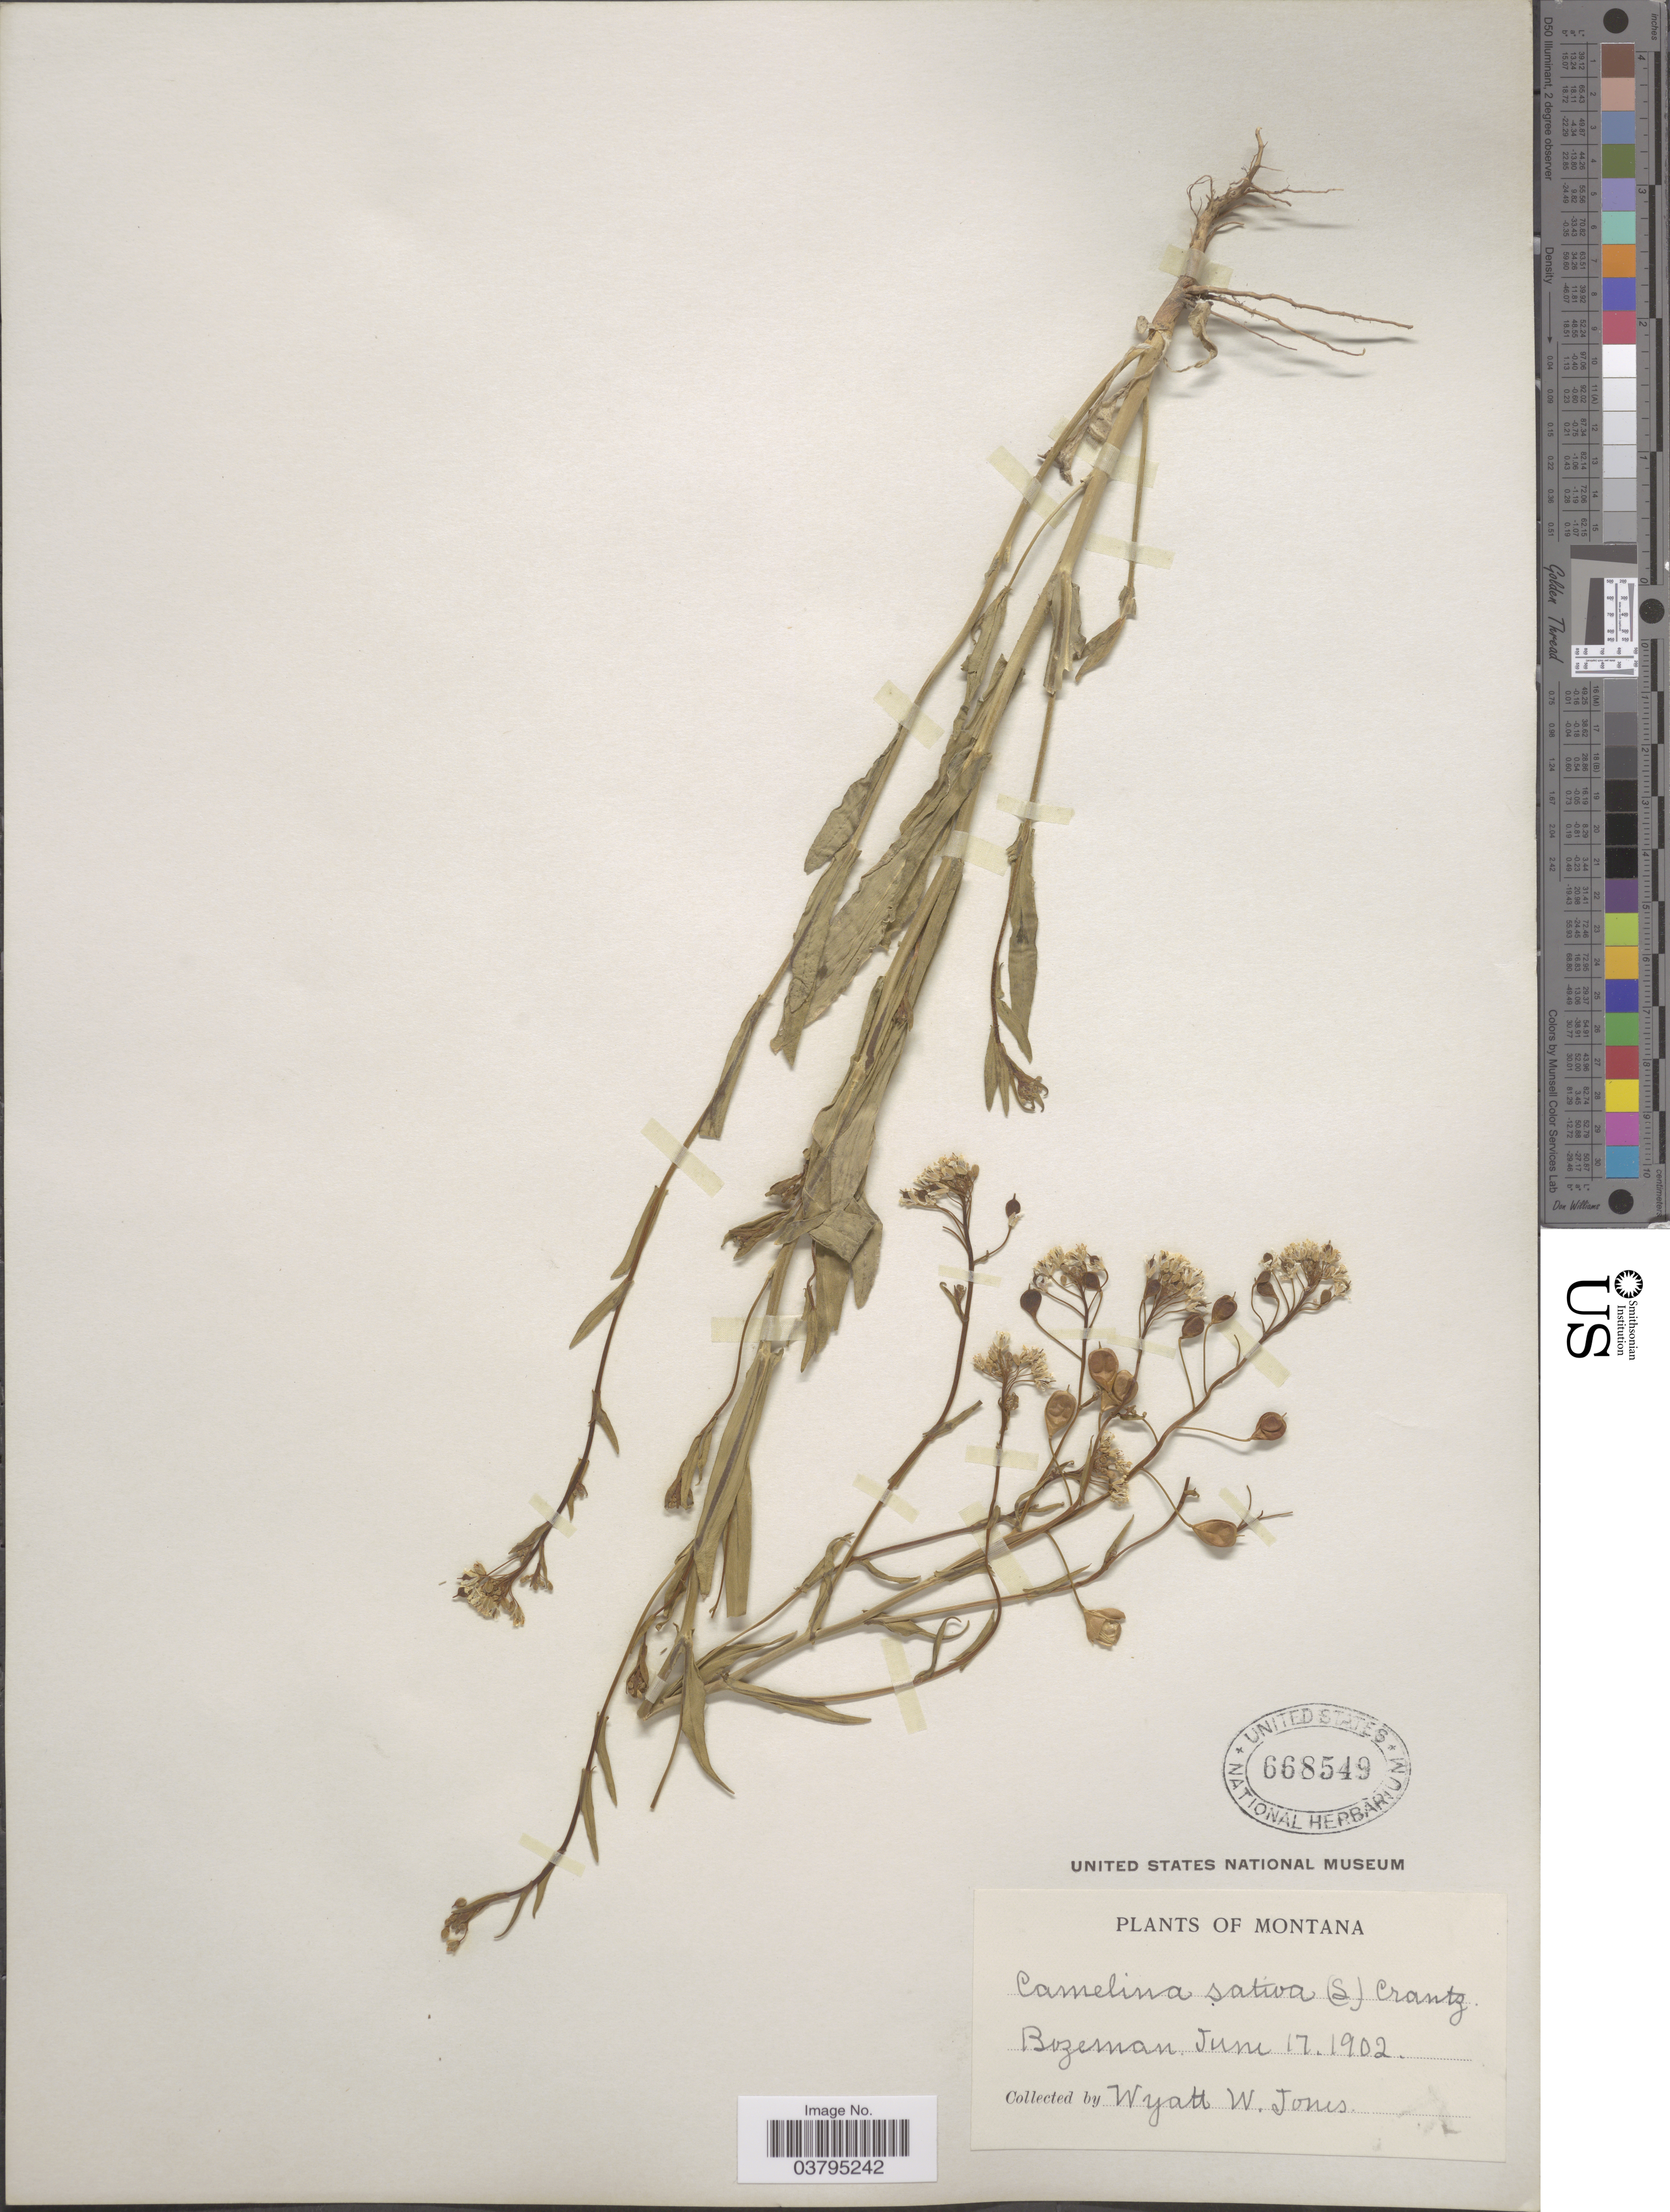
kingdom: Plantae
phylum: Tracheophyta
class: Magnoliopsida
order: Brassicales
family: Brassicaceae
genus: Camelina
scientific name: Camelina sativa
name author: (L.) Crantz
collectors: W. W. Jones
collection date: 1902-06-17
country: United States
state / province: Montana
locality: Bozeman.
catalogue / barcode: US 668549